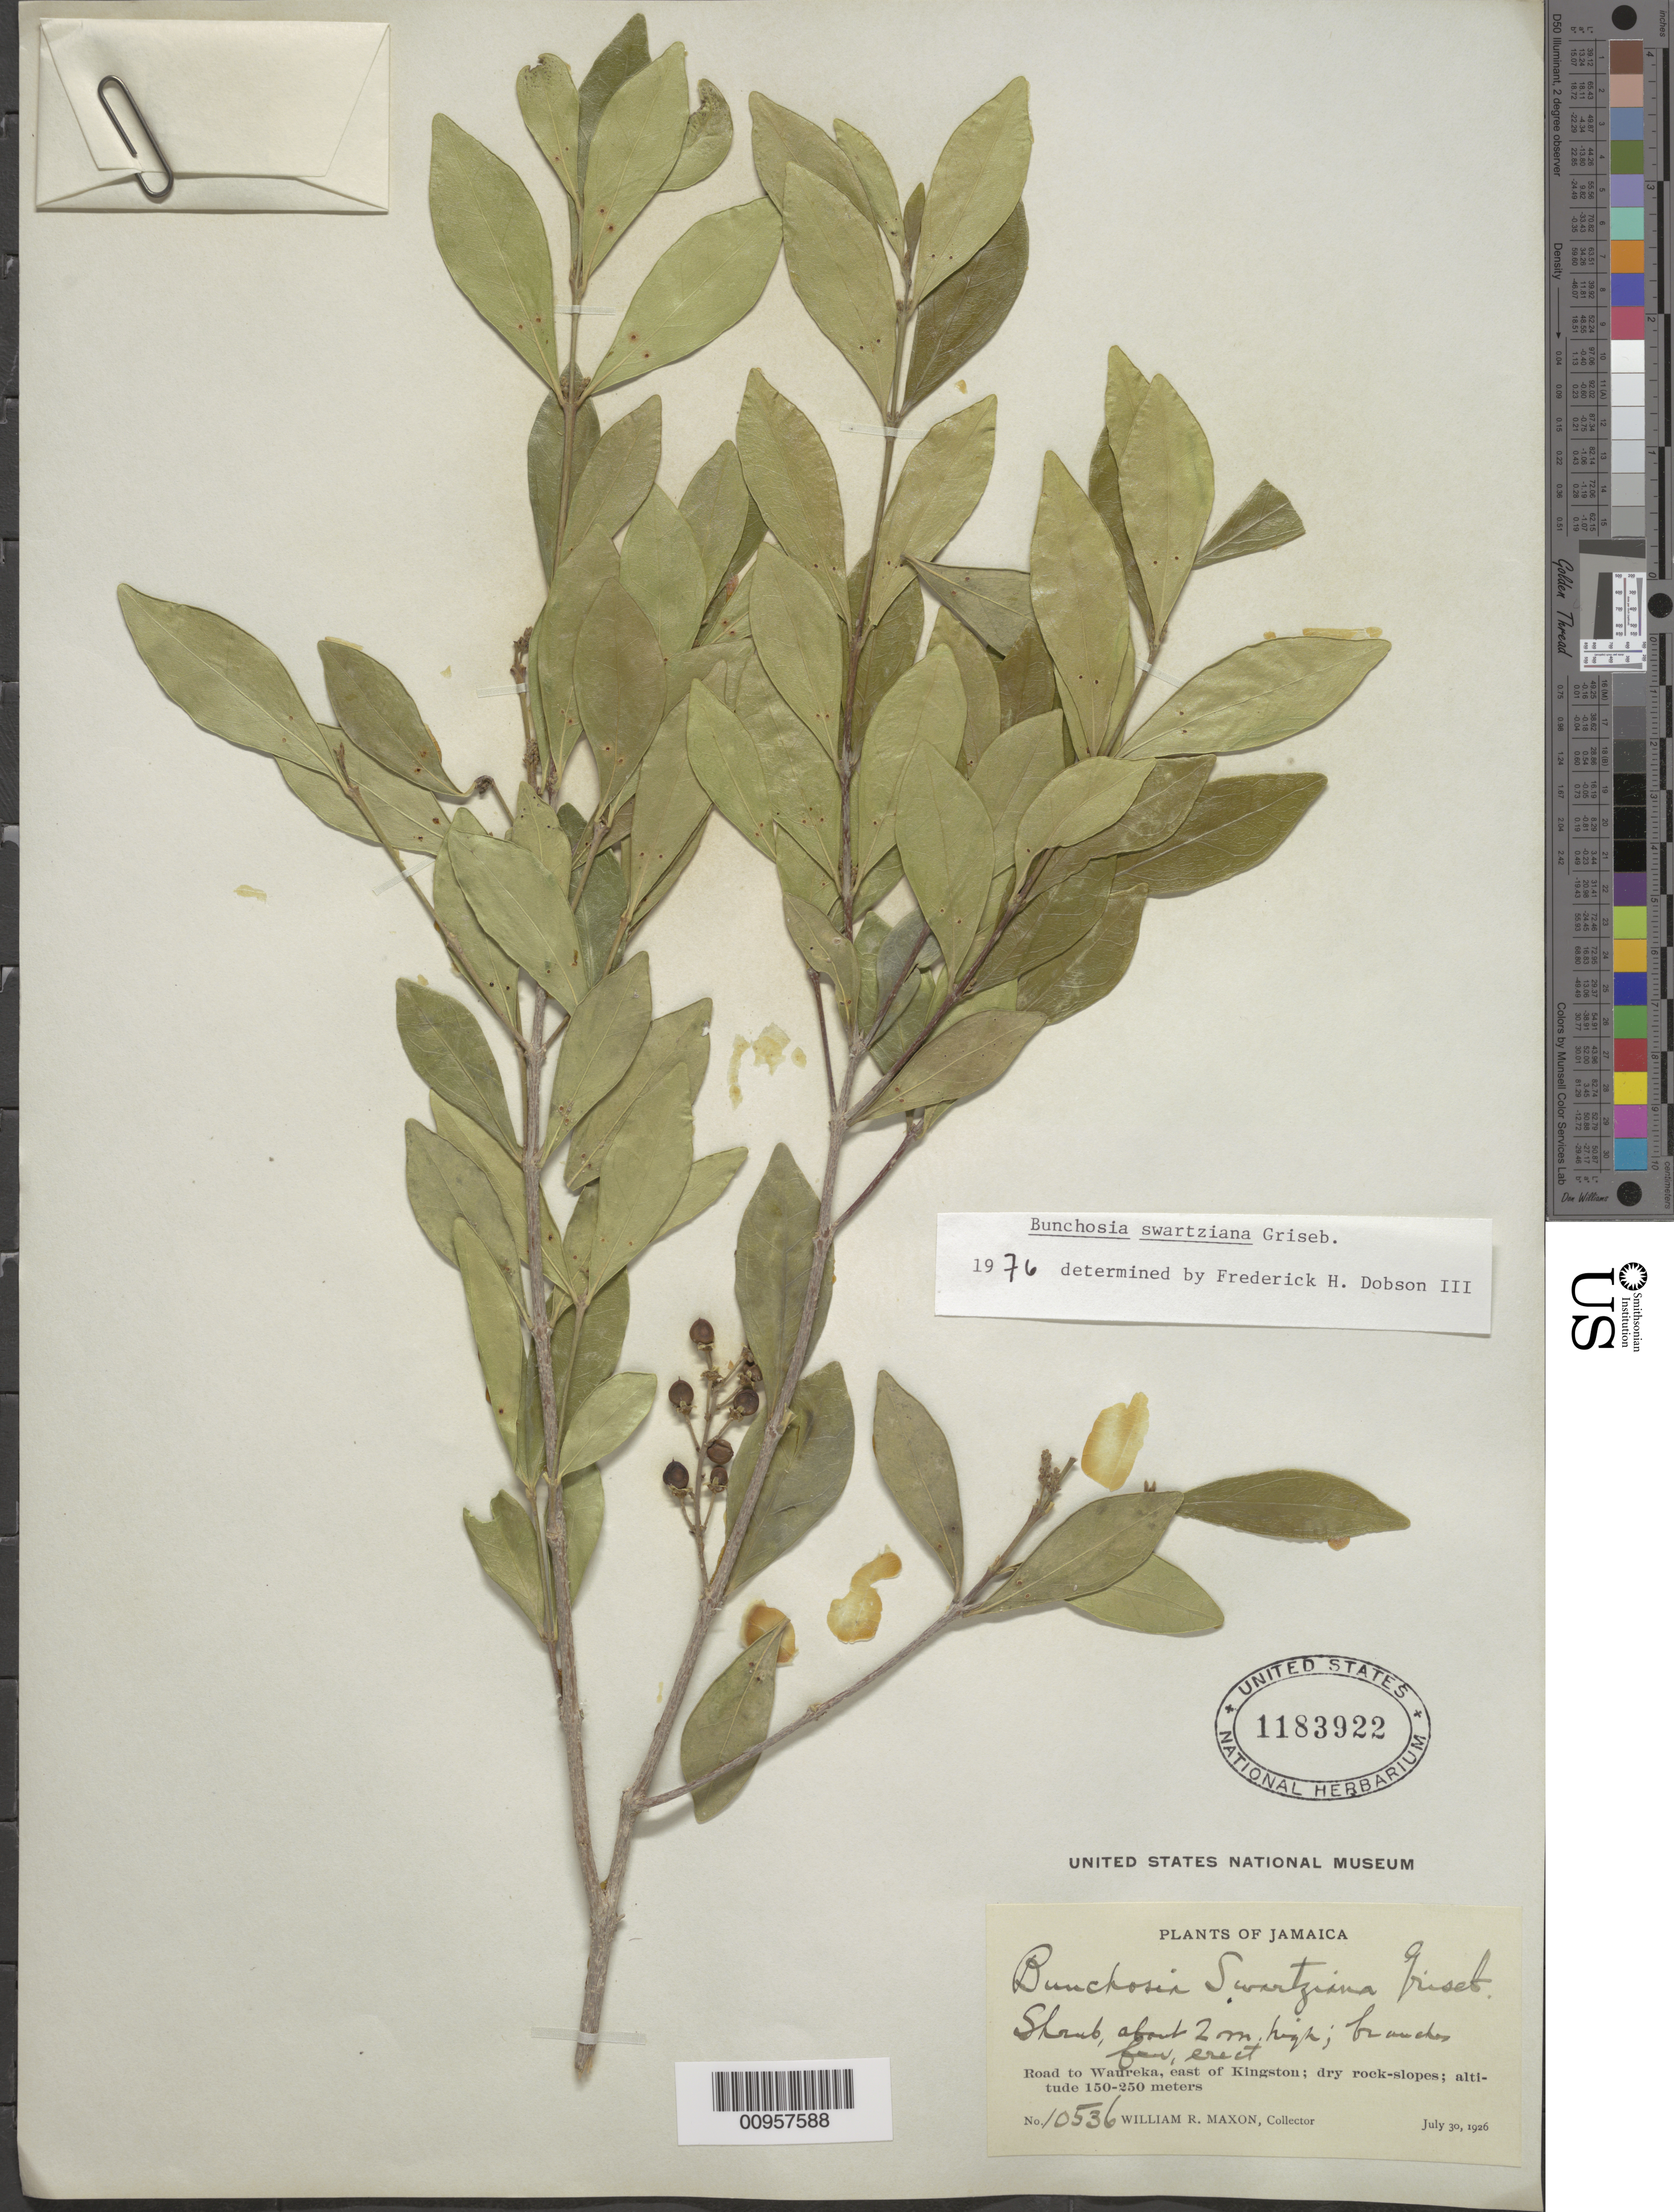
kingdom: Plantae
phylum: Tracheophyta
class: Magnoliopsida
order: Malpighiales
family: Malpighiaceae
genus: Bunchosia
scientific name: Bunchosia swartziana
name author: Griseb.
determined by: Dobson, Frederick H.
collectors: W. R. Maxon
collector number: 10536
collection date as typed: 30 Jul 1926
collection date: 1926-07-30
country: Jamaica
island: Jamaica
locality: Road to Waureka, E of Kingston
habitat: Dry rock-slopes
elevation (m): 150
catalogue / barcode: US 1183922